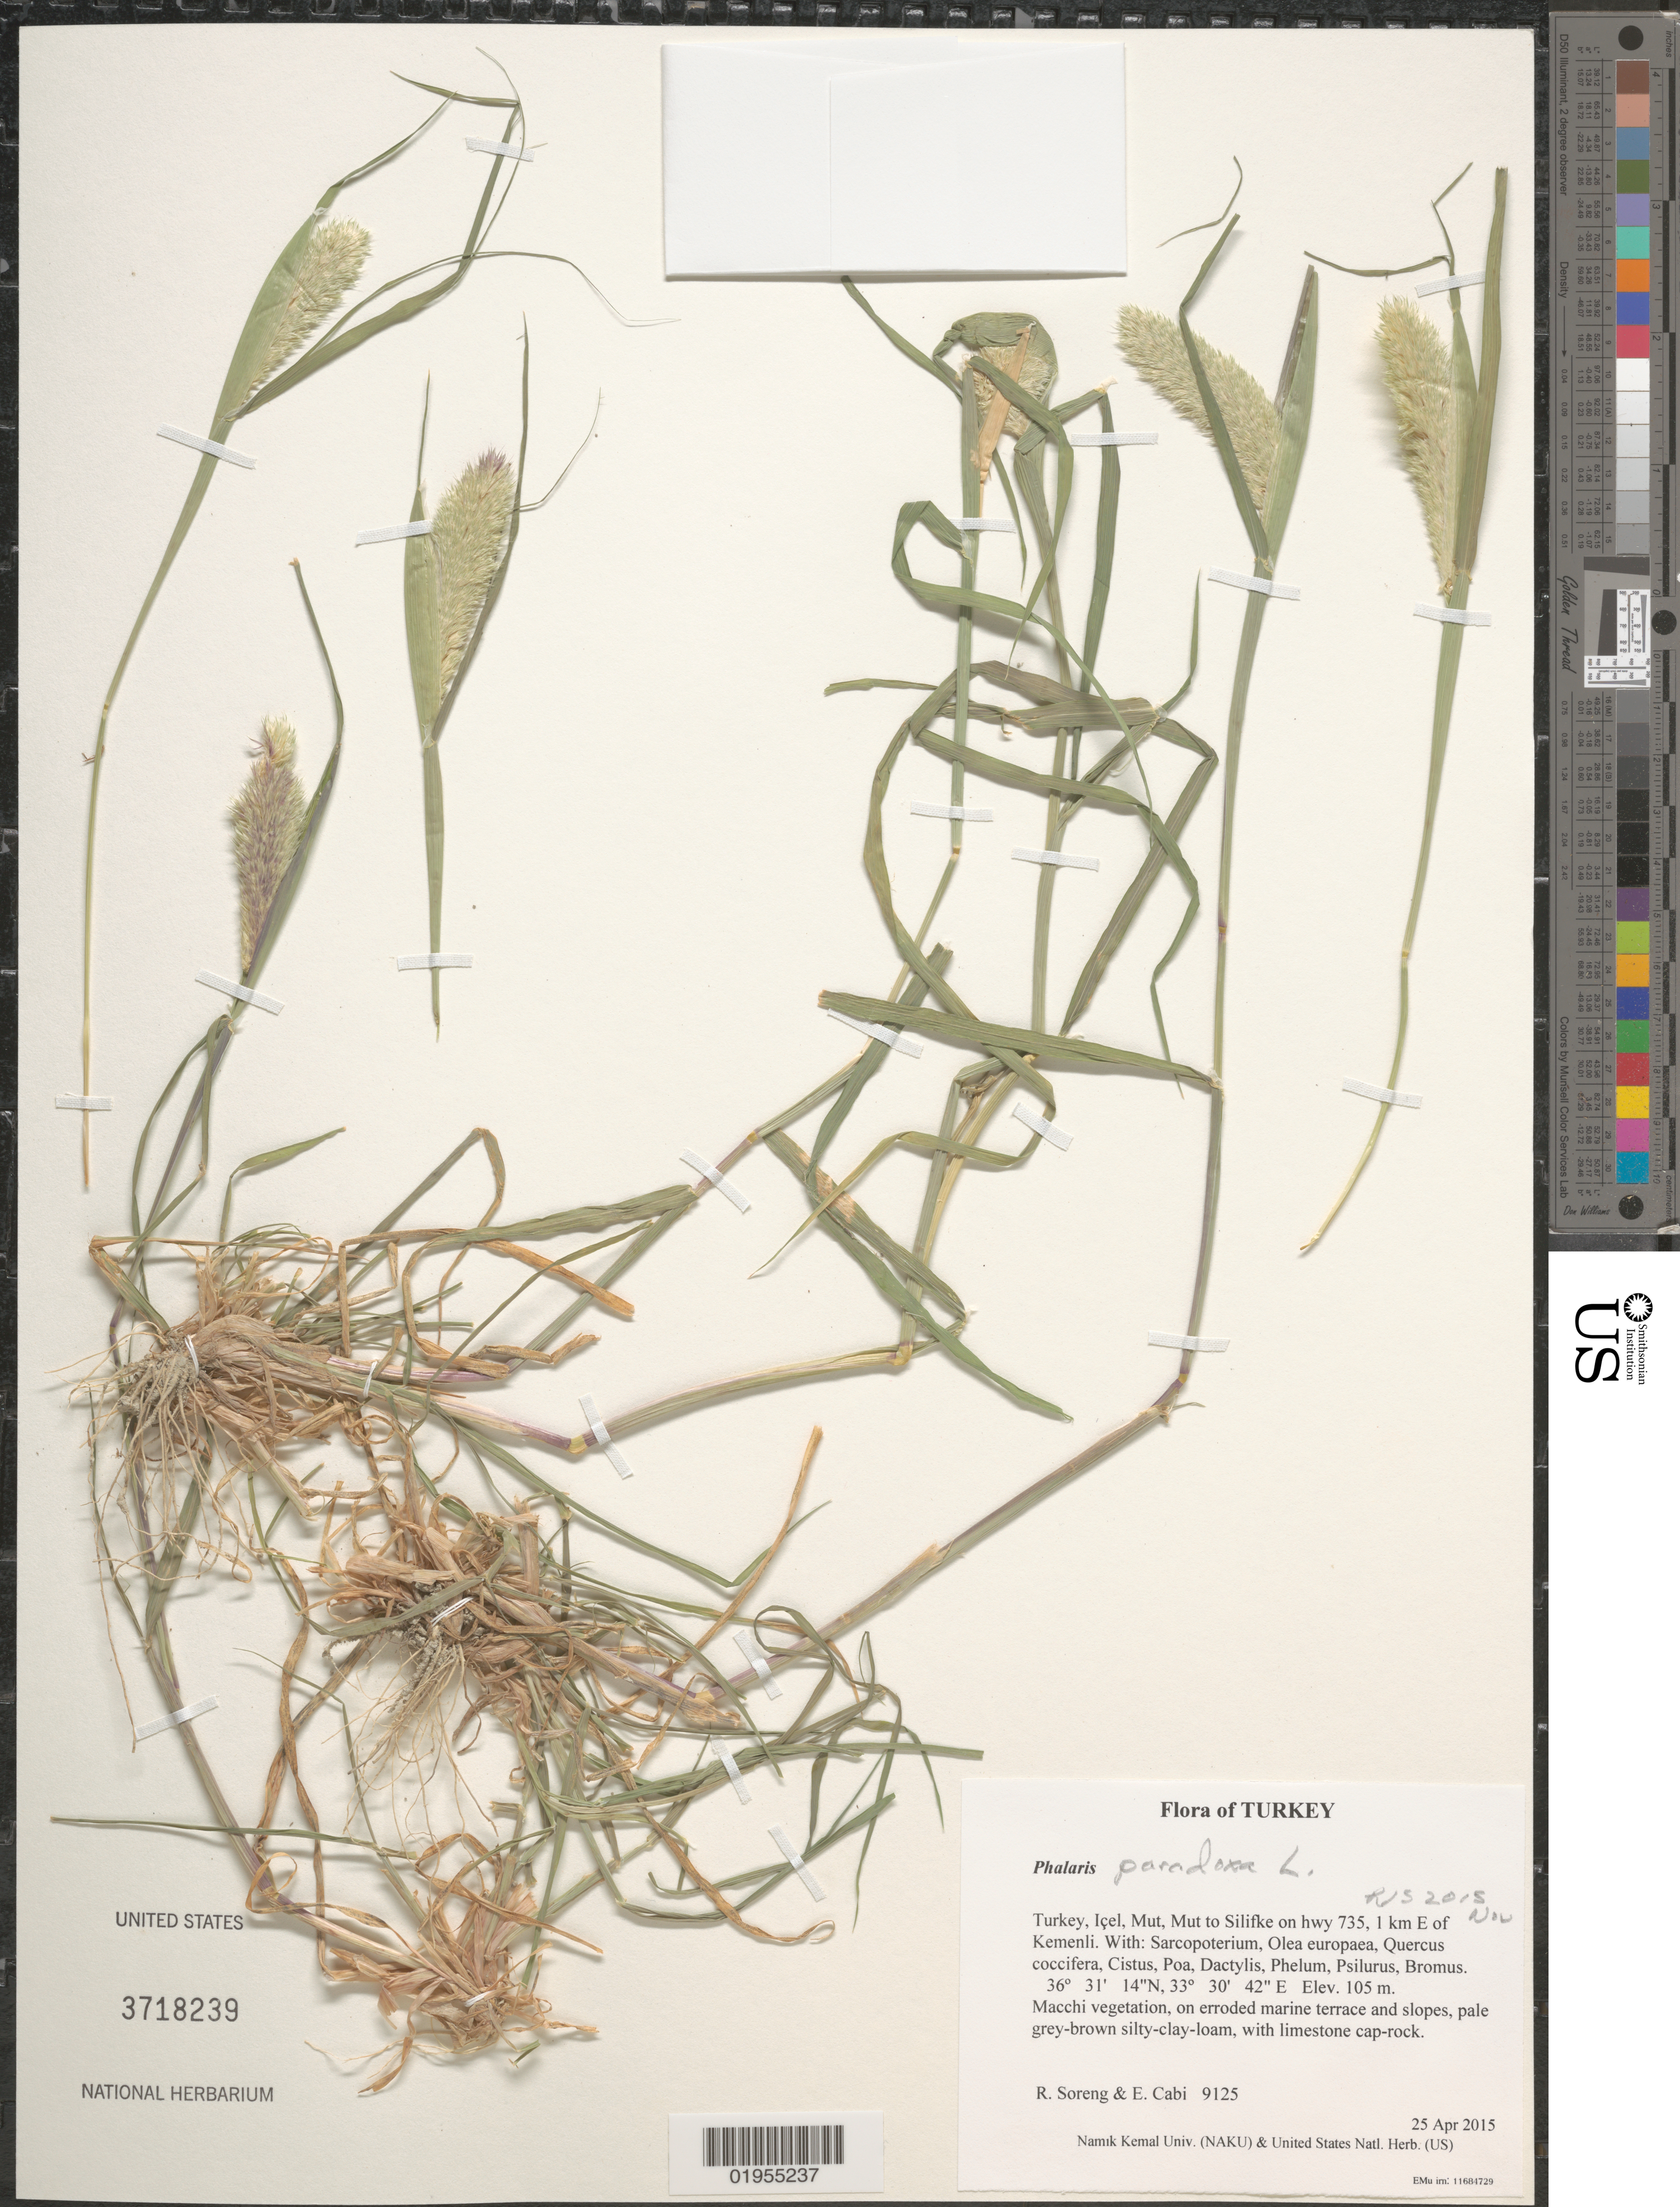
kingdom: Plantae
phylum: Tracheophyta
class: Liliopsida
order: Poales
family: Poaceae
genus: Phalaris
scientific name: Phalaris paradoxa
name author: L.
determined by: Soreng, Robert J., Research Associate (BOT), Smithsonian Institution - National Museum of Natural History (UNITED STATES)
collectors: R. J. Soreng & E. Cabi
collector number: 9125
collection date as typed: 2015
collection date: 2015-04-25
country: Turkey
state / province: Mersin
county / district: Mut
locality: Mut to Silifke on hwy 735, 1 km E of Kemenli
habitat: Macchi vegetation, on erroded marine terrace and slopes, pale grey-brown silty-clay-loam, with limestone cap-rock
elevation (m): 105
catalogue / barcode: US 3718239